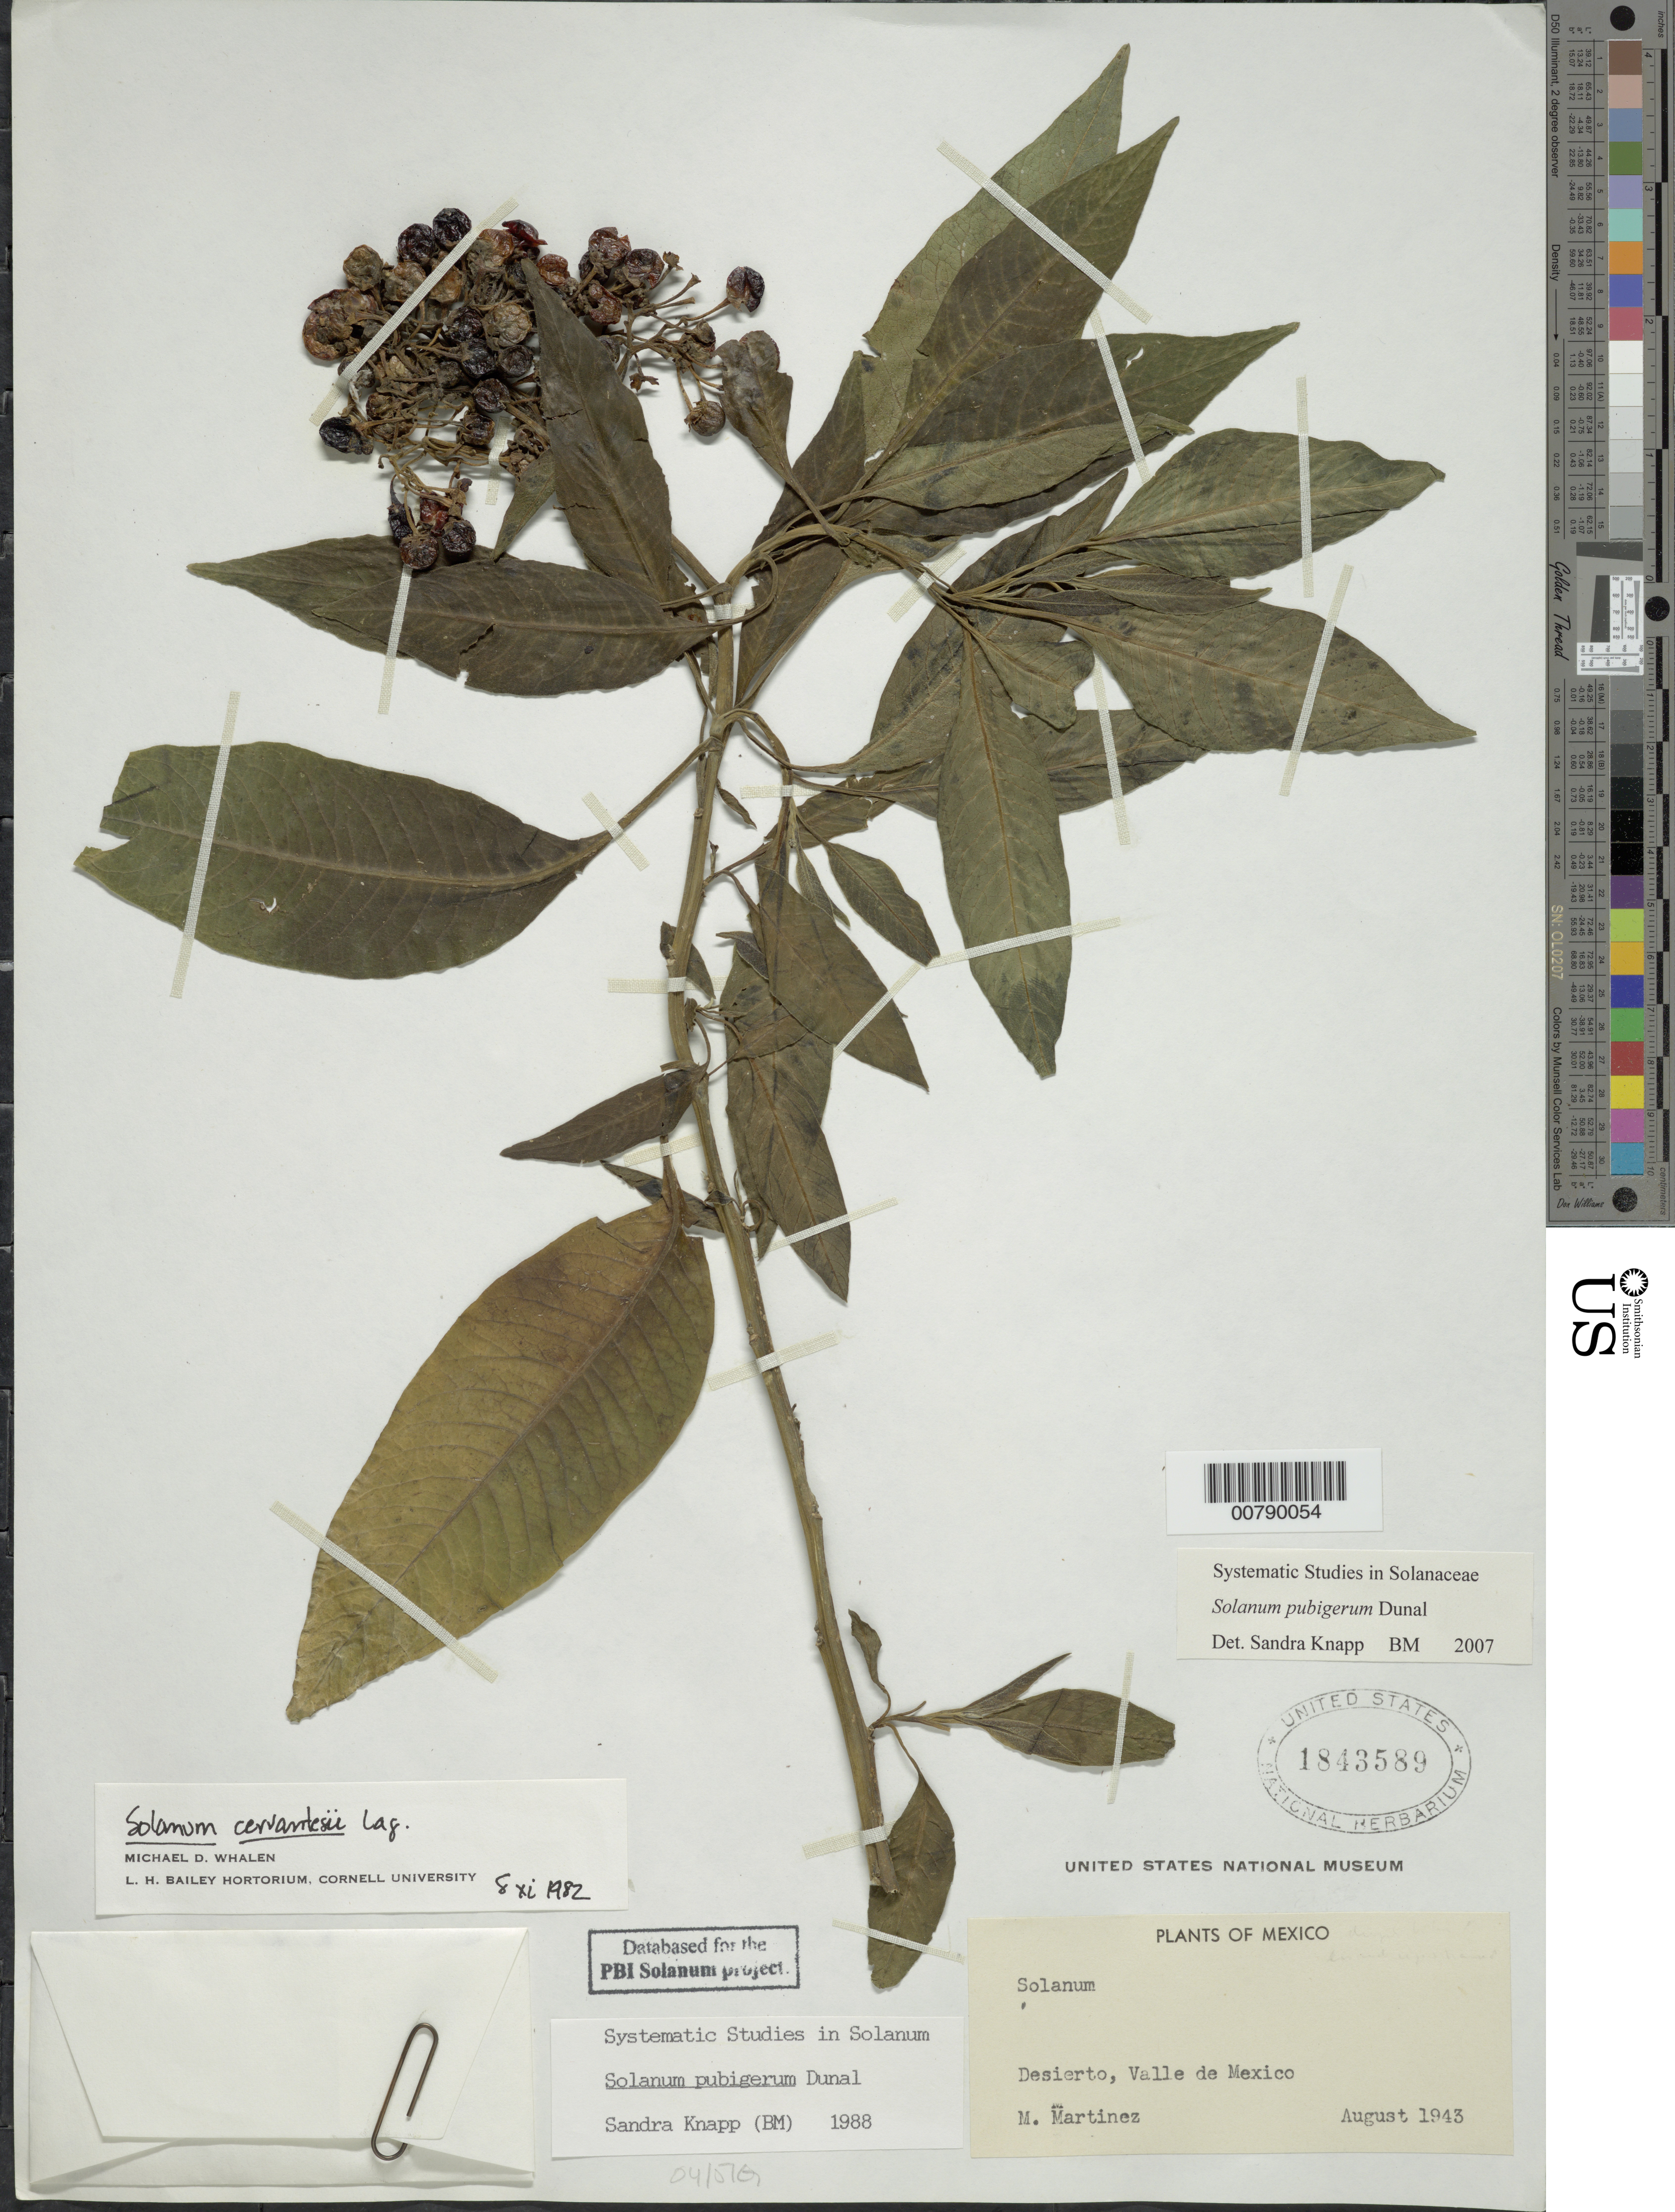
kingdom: Plantae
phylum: Tracheophyta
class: Magnoliopsida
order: Solanales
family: Solanaceae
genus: Solanum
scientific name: Solanum pubigerum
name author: Dunal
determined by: Knapp, S. D.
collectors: M. Martinez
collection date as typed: Aug 1943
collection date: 1943-08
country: Mexico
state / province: Distrito Federal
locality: desierto, Valle de Mexico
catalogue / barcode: US 1843589